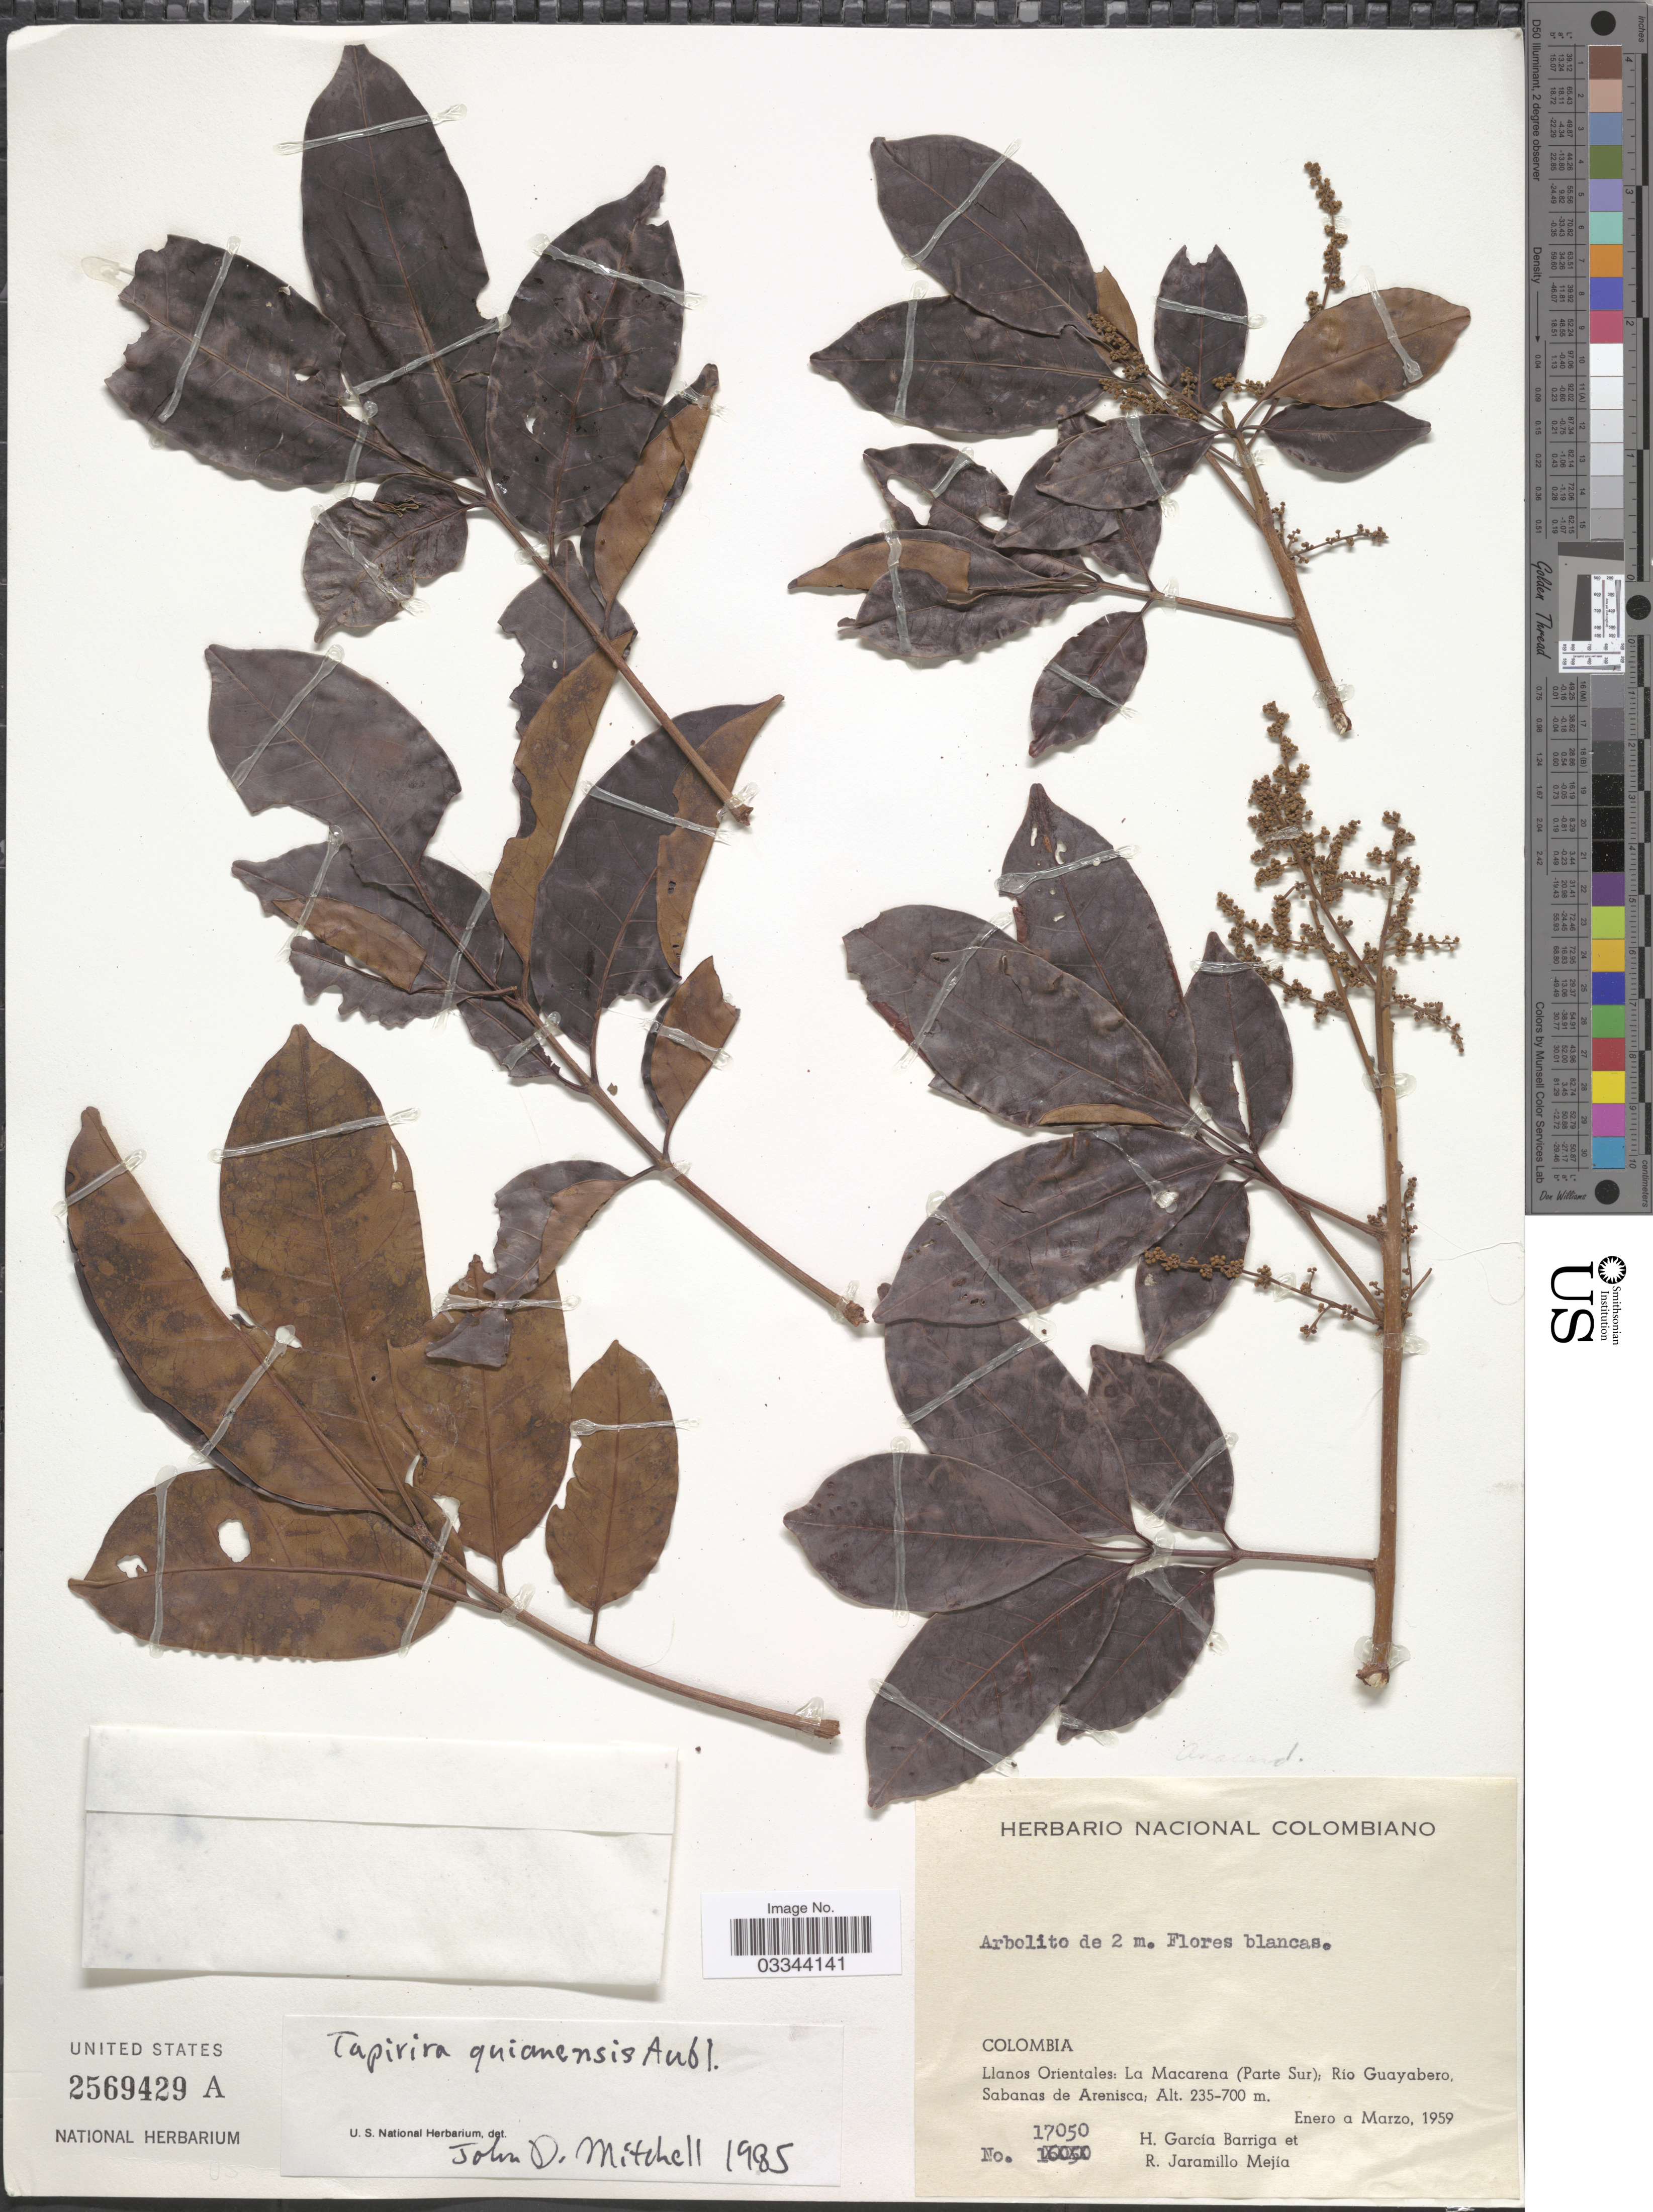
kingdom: Plantae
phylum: Tracheophyta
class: Magnoliopsida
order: Sapindales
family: Anacardiaceae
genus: Tapirira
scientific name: Tapirira guianensis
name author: Aubl.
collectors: H. García Barriga & R. Jaramillo M.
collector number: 17050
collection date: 1959-01/1959-03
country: Colombia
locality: Llanos Orientales: La Macarena (Parte Sur); Rio Guayabero. Sabanas de Arenisca.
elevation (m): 235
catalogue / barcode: US 2569429A